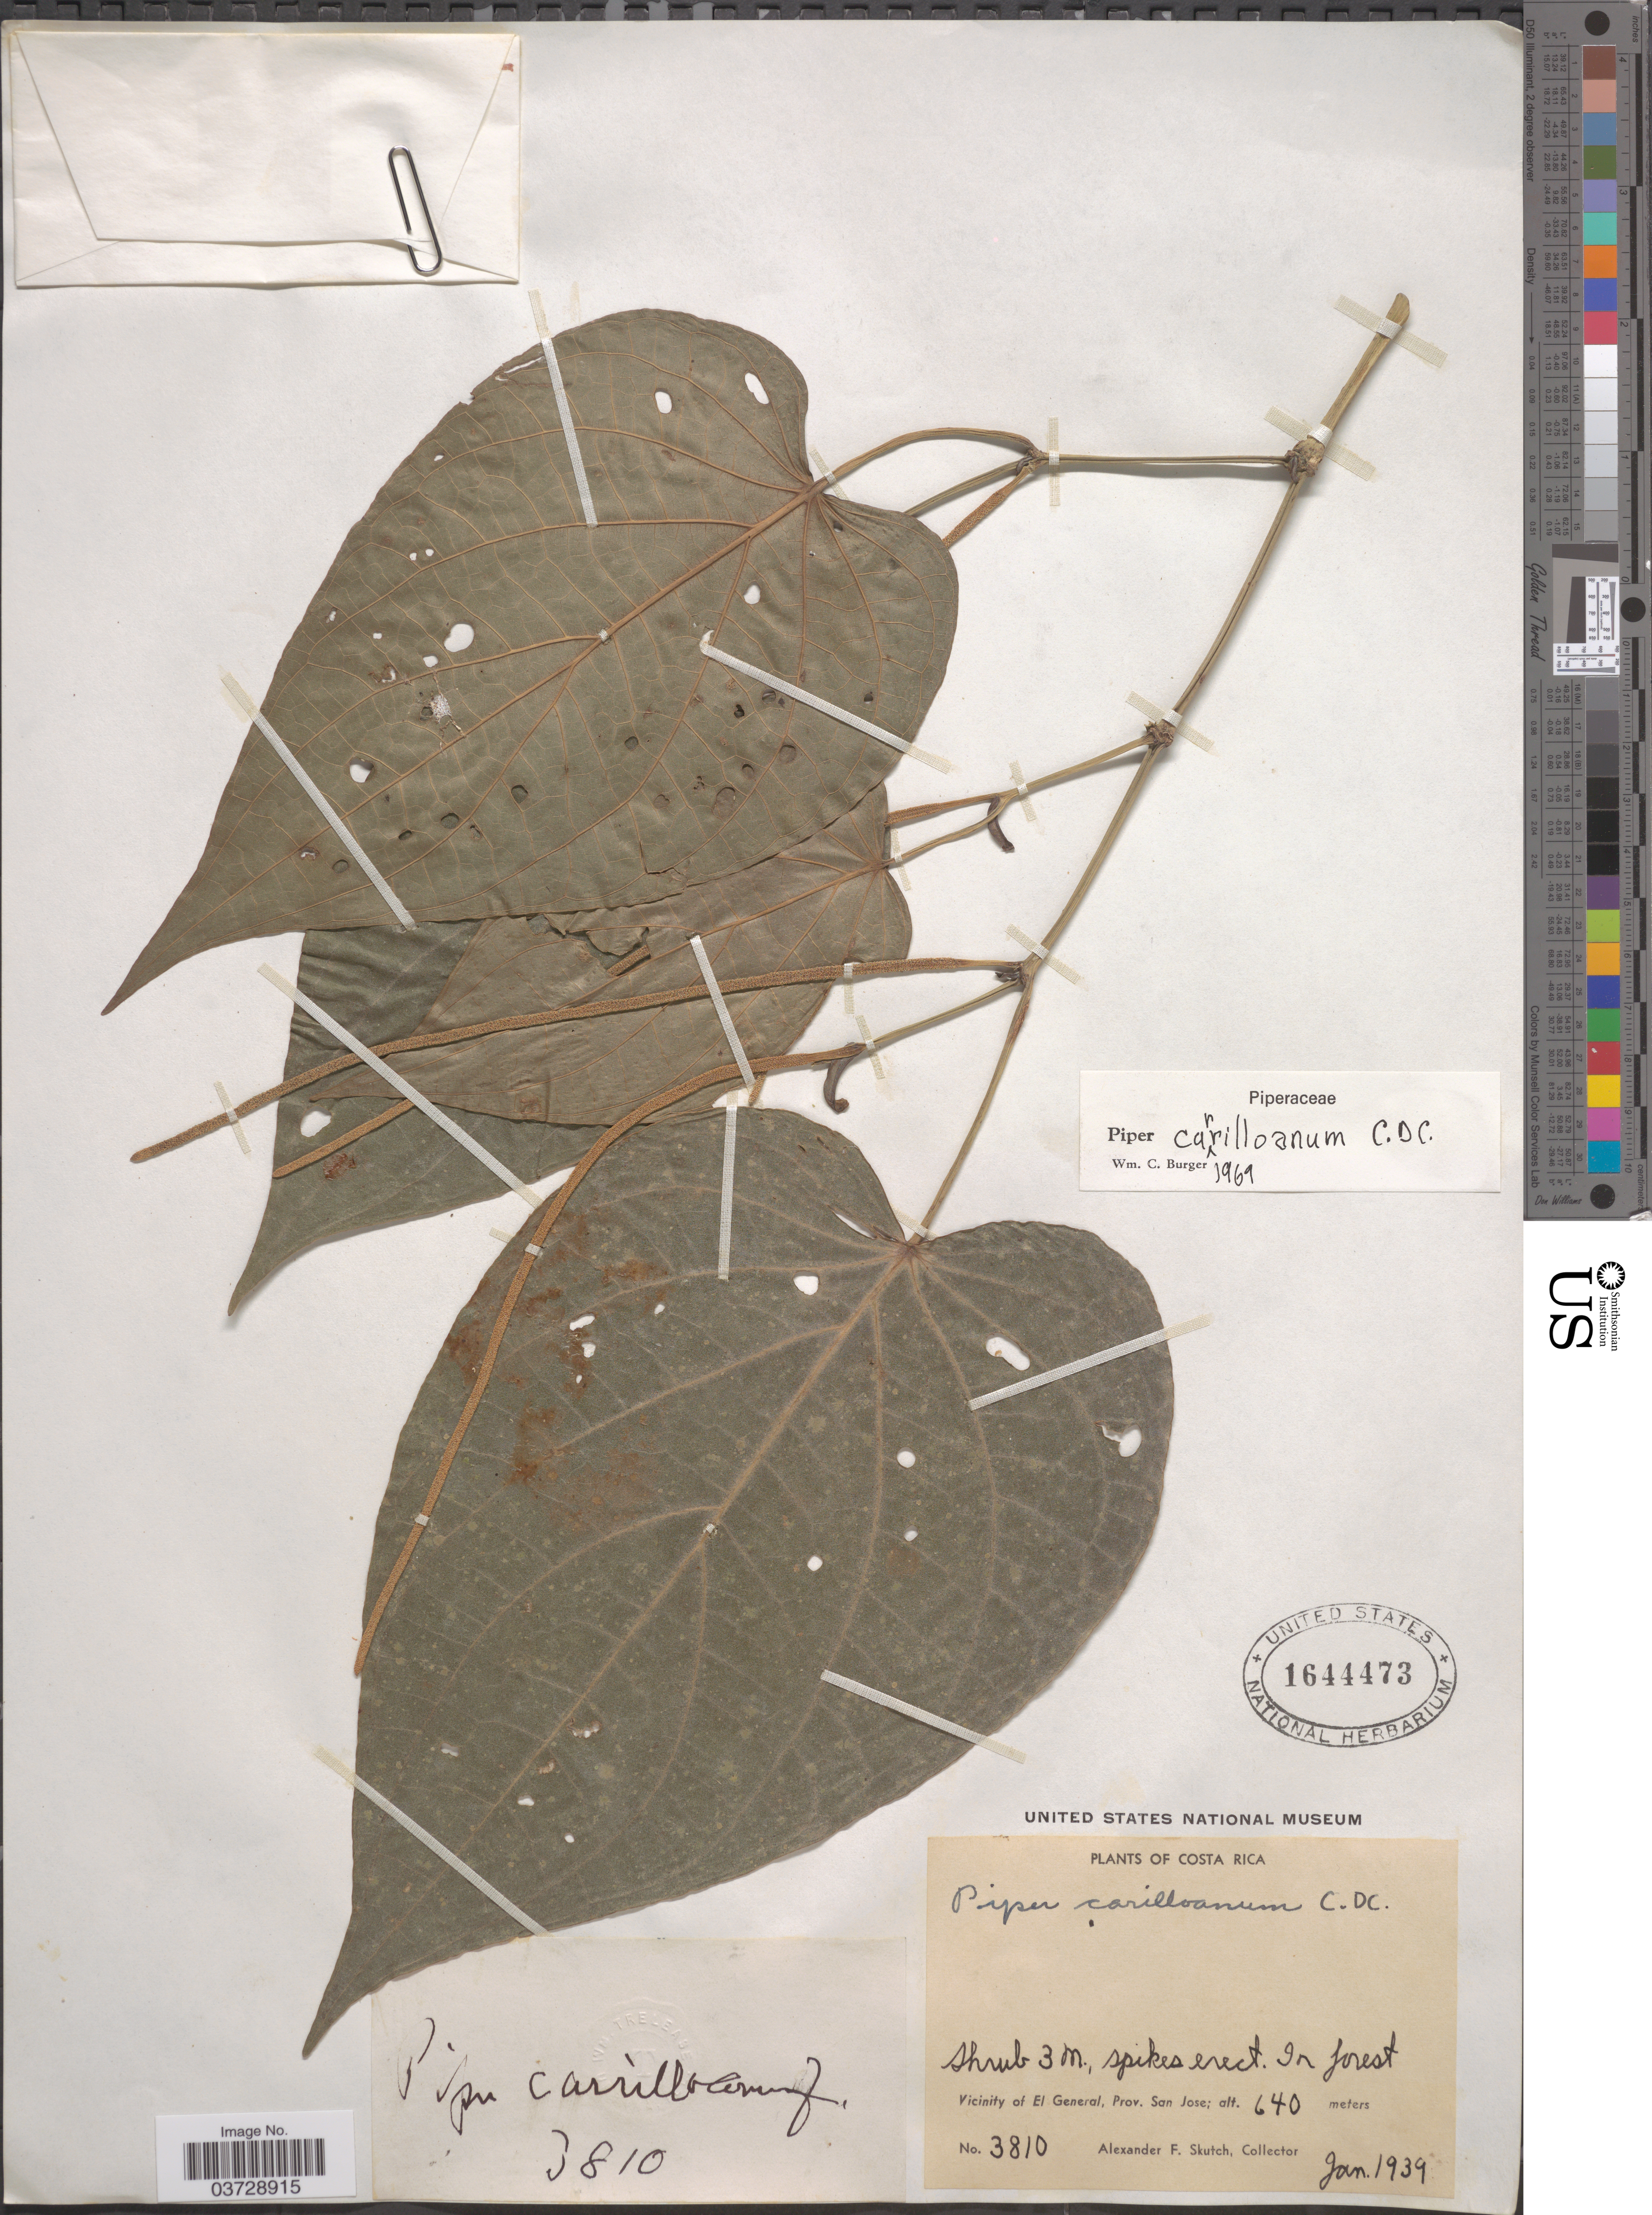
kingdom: Plantae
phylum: Tracheophyta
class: Magnoliopsida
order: Piperales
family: Piperaceae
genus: Piper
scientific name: Piper carrilloanum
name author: C. DC.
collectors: A. F. Skutch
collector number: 3810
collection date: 1939-01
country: Costa Rica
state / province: San José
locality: Vicinity of El General.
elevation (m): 640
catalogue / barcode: US 1644473